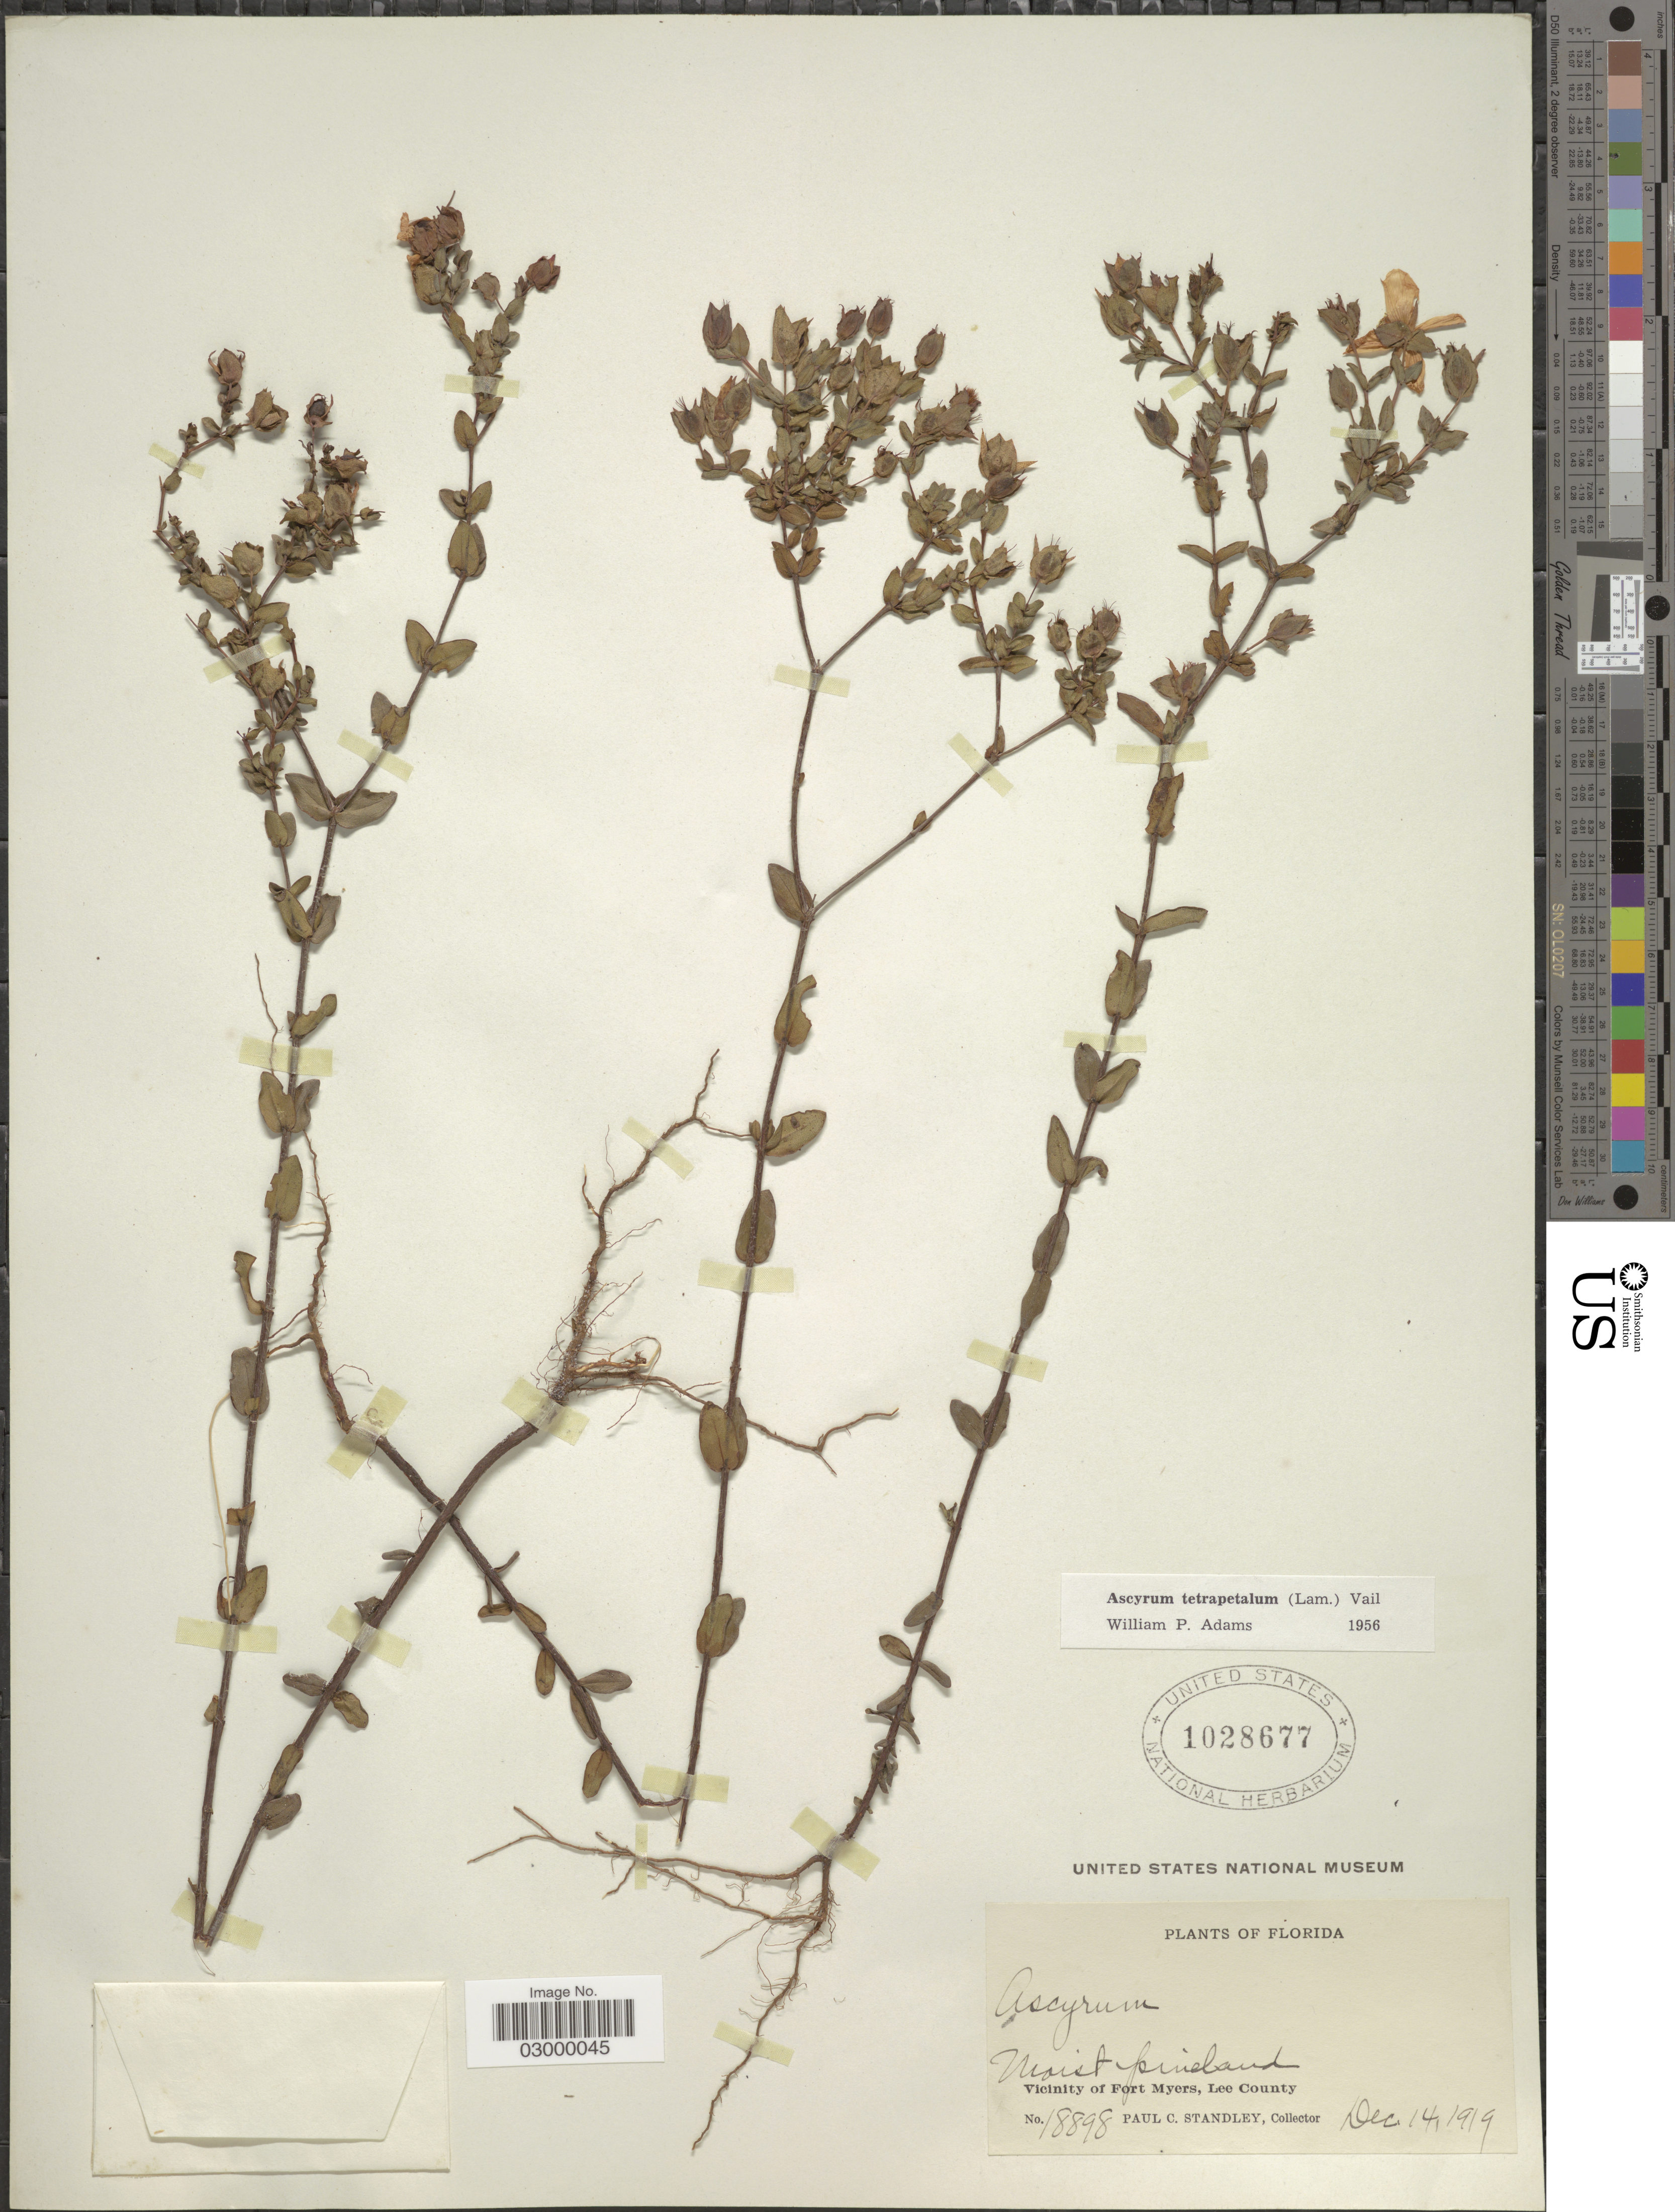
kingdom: Plantae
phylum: Tracheophyta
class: Magnoliopsida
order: Malpighiales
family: Hypericaceae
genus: Hypericum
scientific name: Hypericum tetrapetalum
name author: Lam.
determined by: Strong, Mark T., (BOT), Smithsonian Institution - National Museum of Natural History (UNITED STATES)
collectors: P. C. Standley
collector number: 18898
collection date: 1919-12-14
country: United States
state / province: Florida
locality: Vicinity of Fort Myers, Lee County.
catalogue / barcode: US 1028677